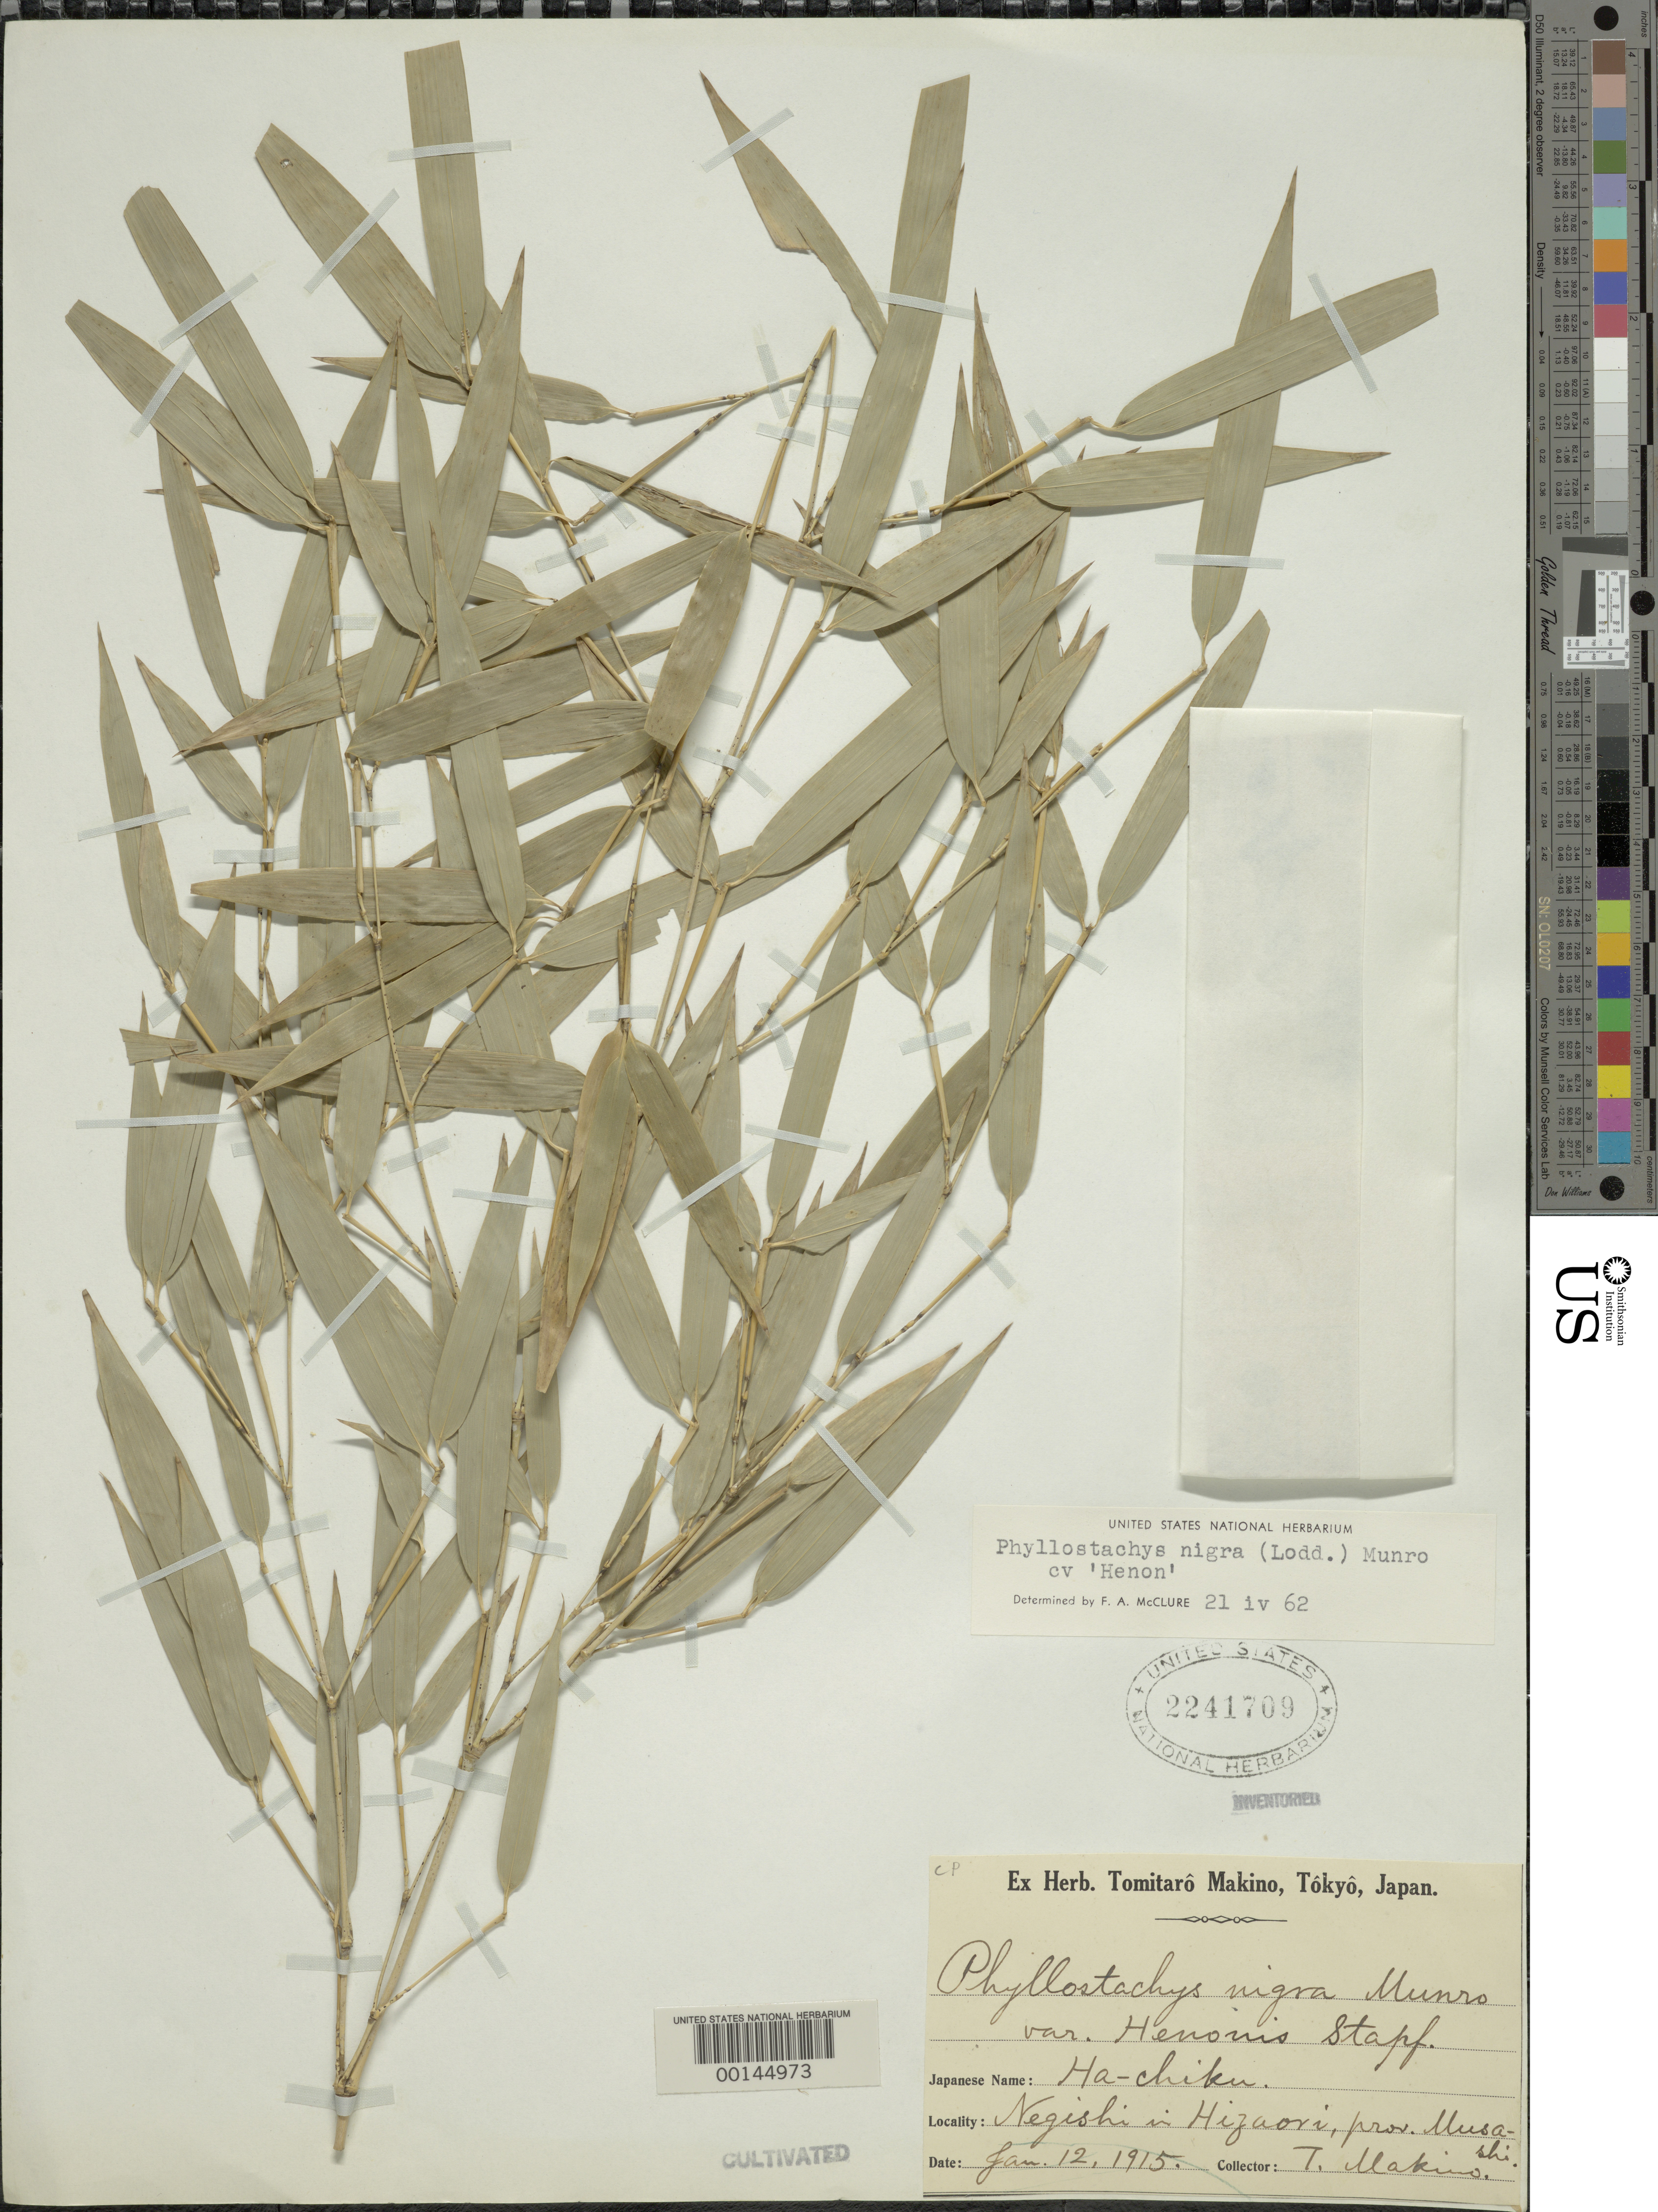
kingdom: Plantae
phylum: Tracheophyta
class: Liliopsida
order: Poales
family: Poaceae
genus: Phyllostachys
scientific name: Phyllostachys nigra var. henonis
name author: (Mitford) Stapf ex Rendle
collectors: T. Makino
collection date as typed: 12 Jan 1915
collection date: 1915-01-12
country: Japan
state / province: Tokyo, Federal City of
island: Honshu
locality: Musashi, negishi, hizaori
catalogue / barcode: US 2241709